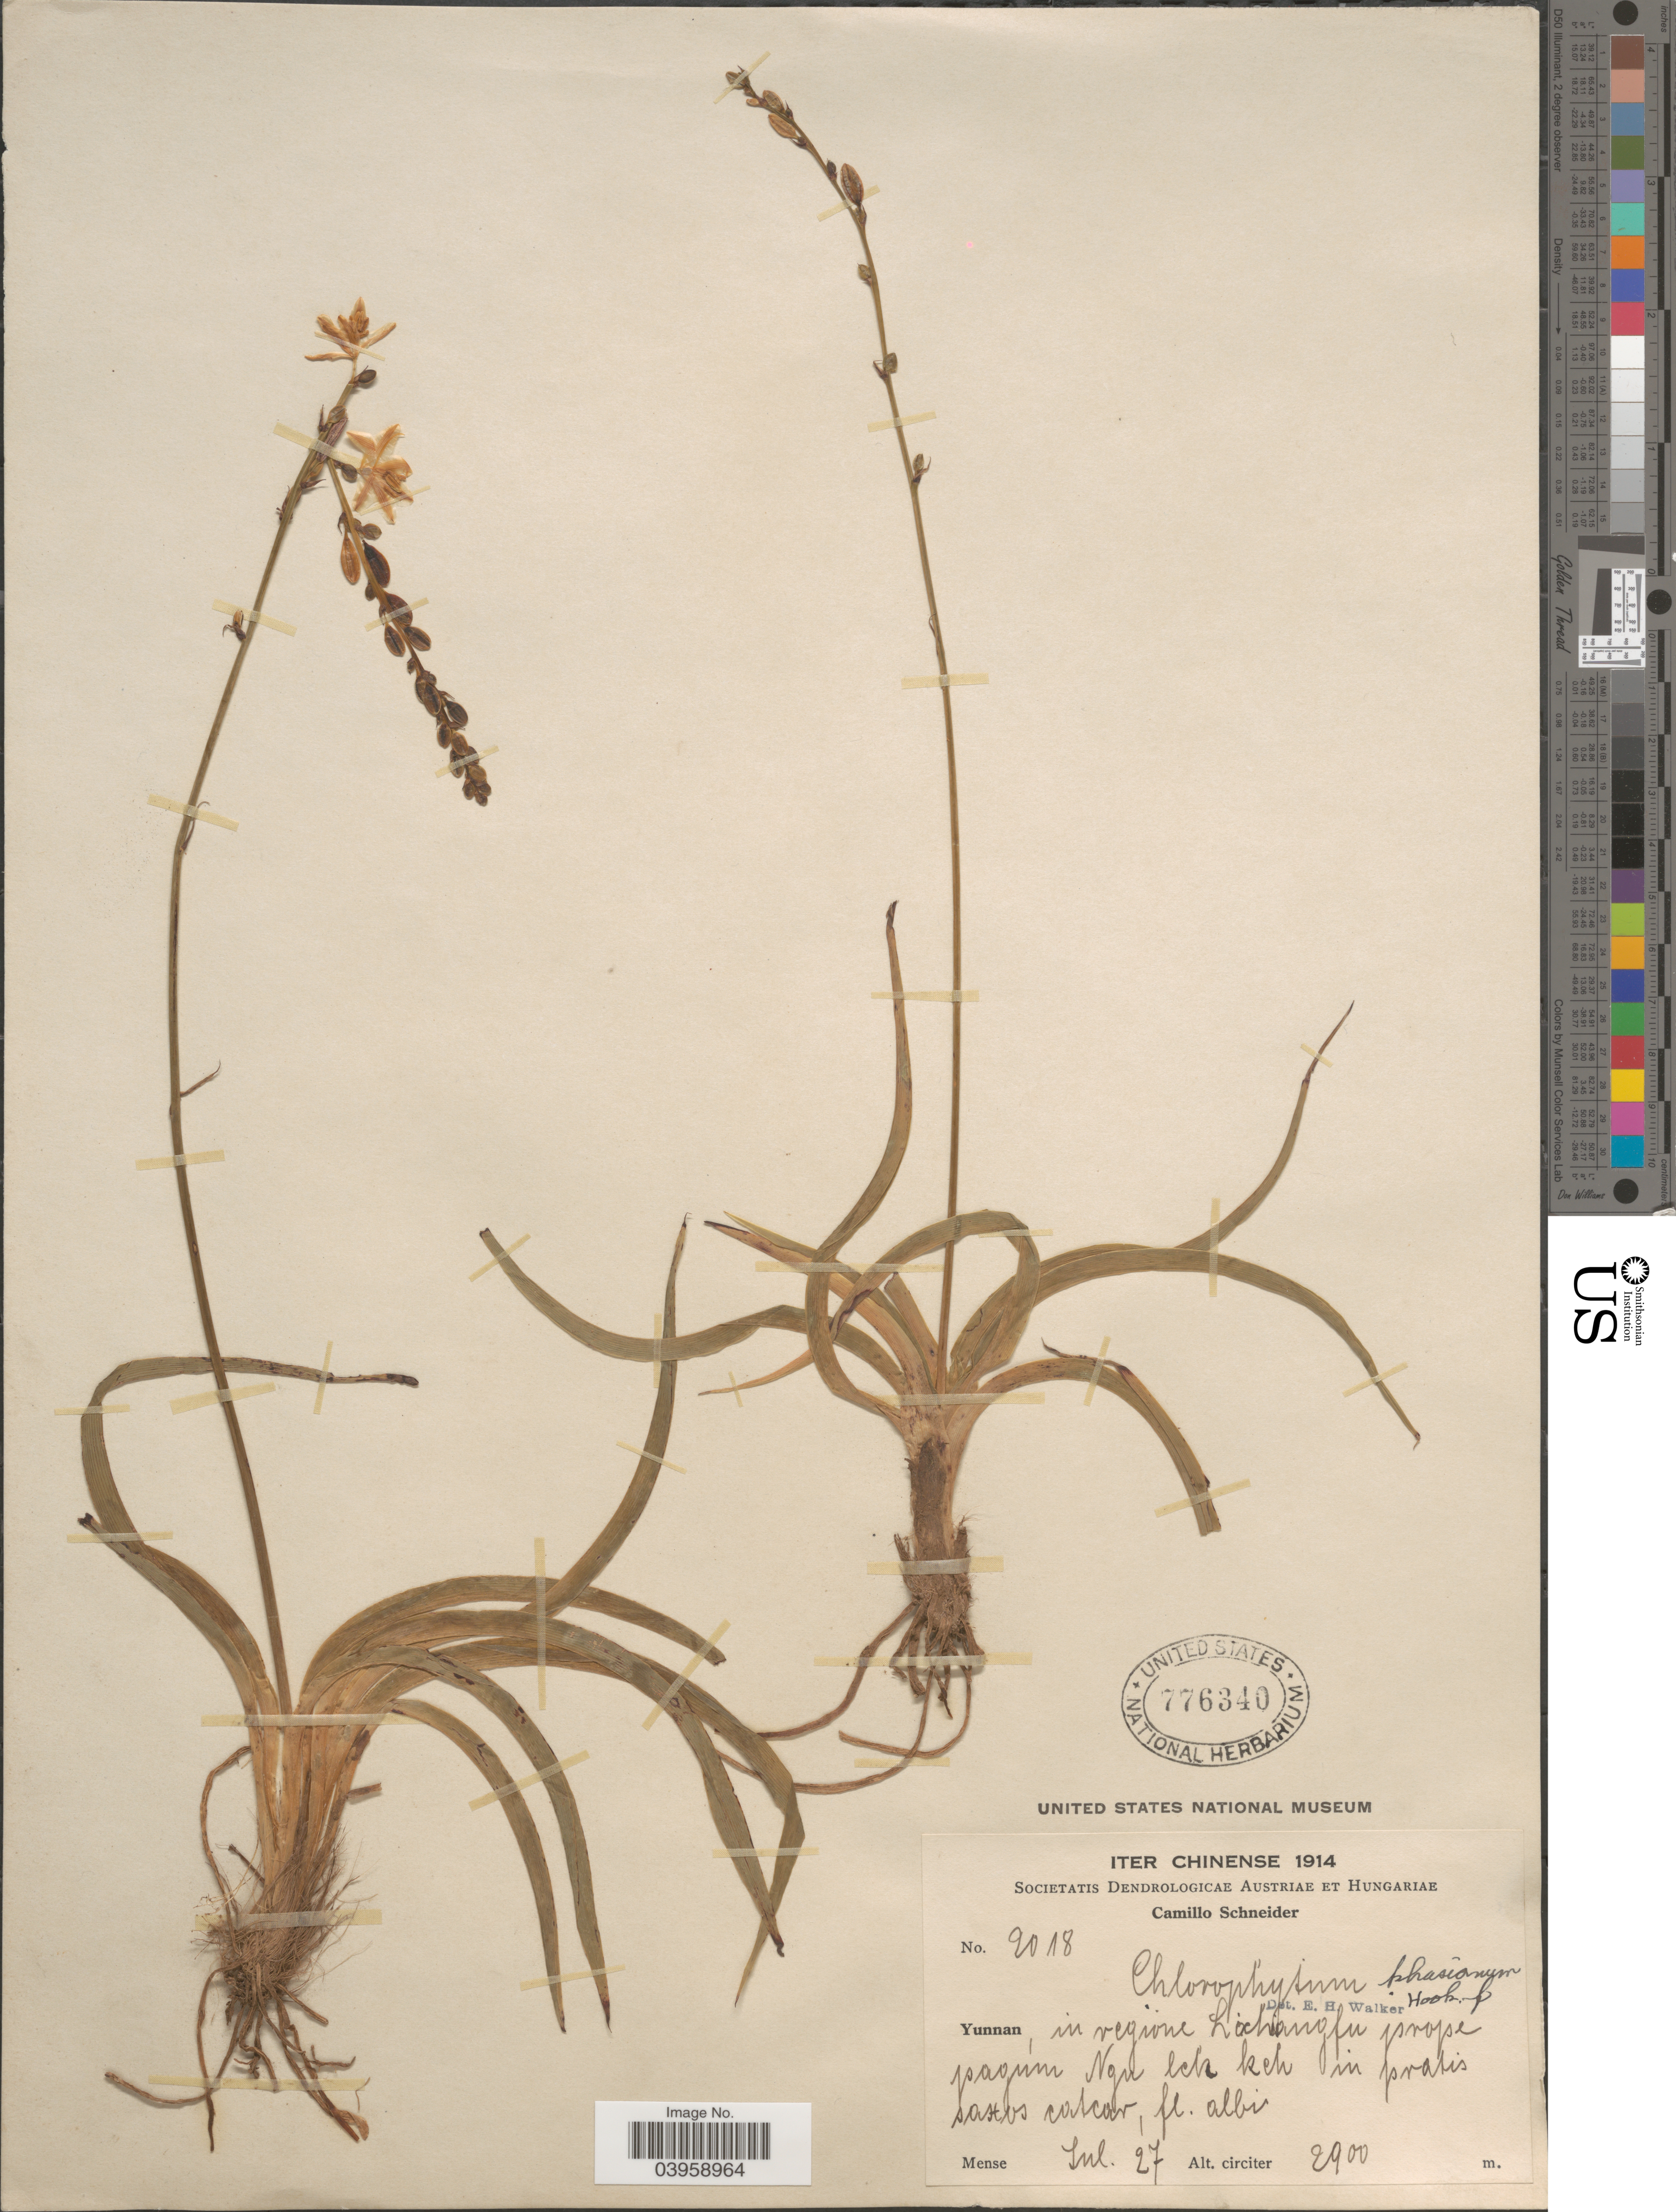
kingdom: Plantae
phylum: Tracheophyta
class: Liliopsida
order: Asparagales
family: Asparagaceae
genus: Chlorophytum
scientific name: Chlorophytum khasianum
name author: Hook. f.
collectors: C. K. Schneider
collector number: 2018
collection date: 1914-07-27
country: China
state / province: Yunnan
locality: Yunnan, in regione Lichangfu prope pagum Ngu Ich keh [interpreted] in pratis saxos catcar, fl albi.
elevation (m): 2900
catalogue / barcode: US 776340